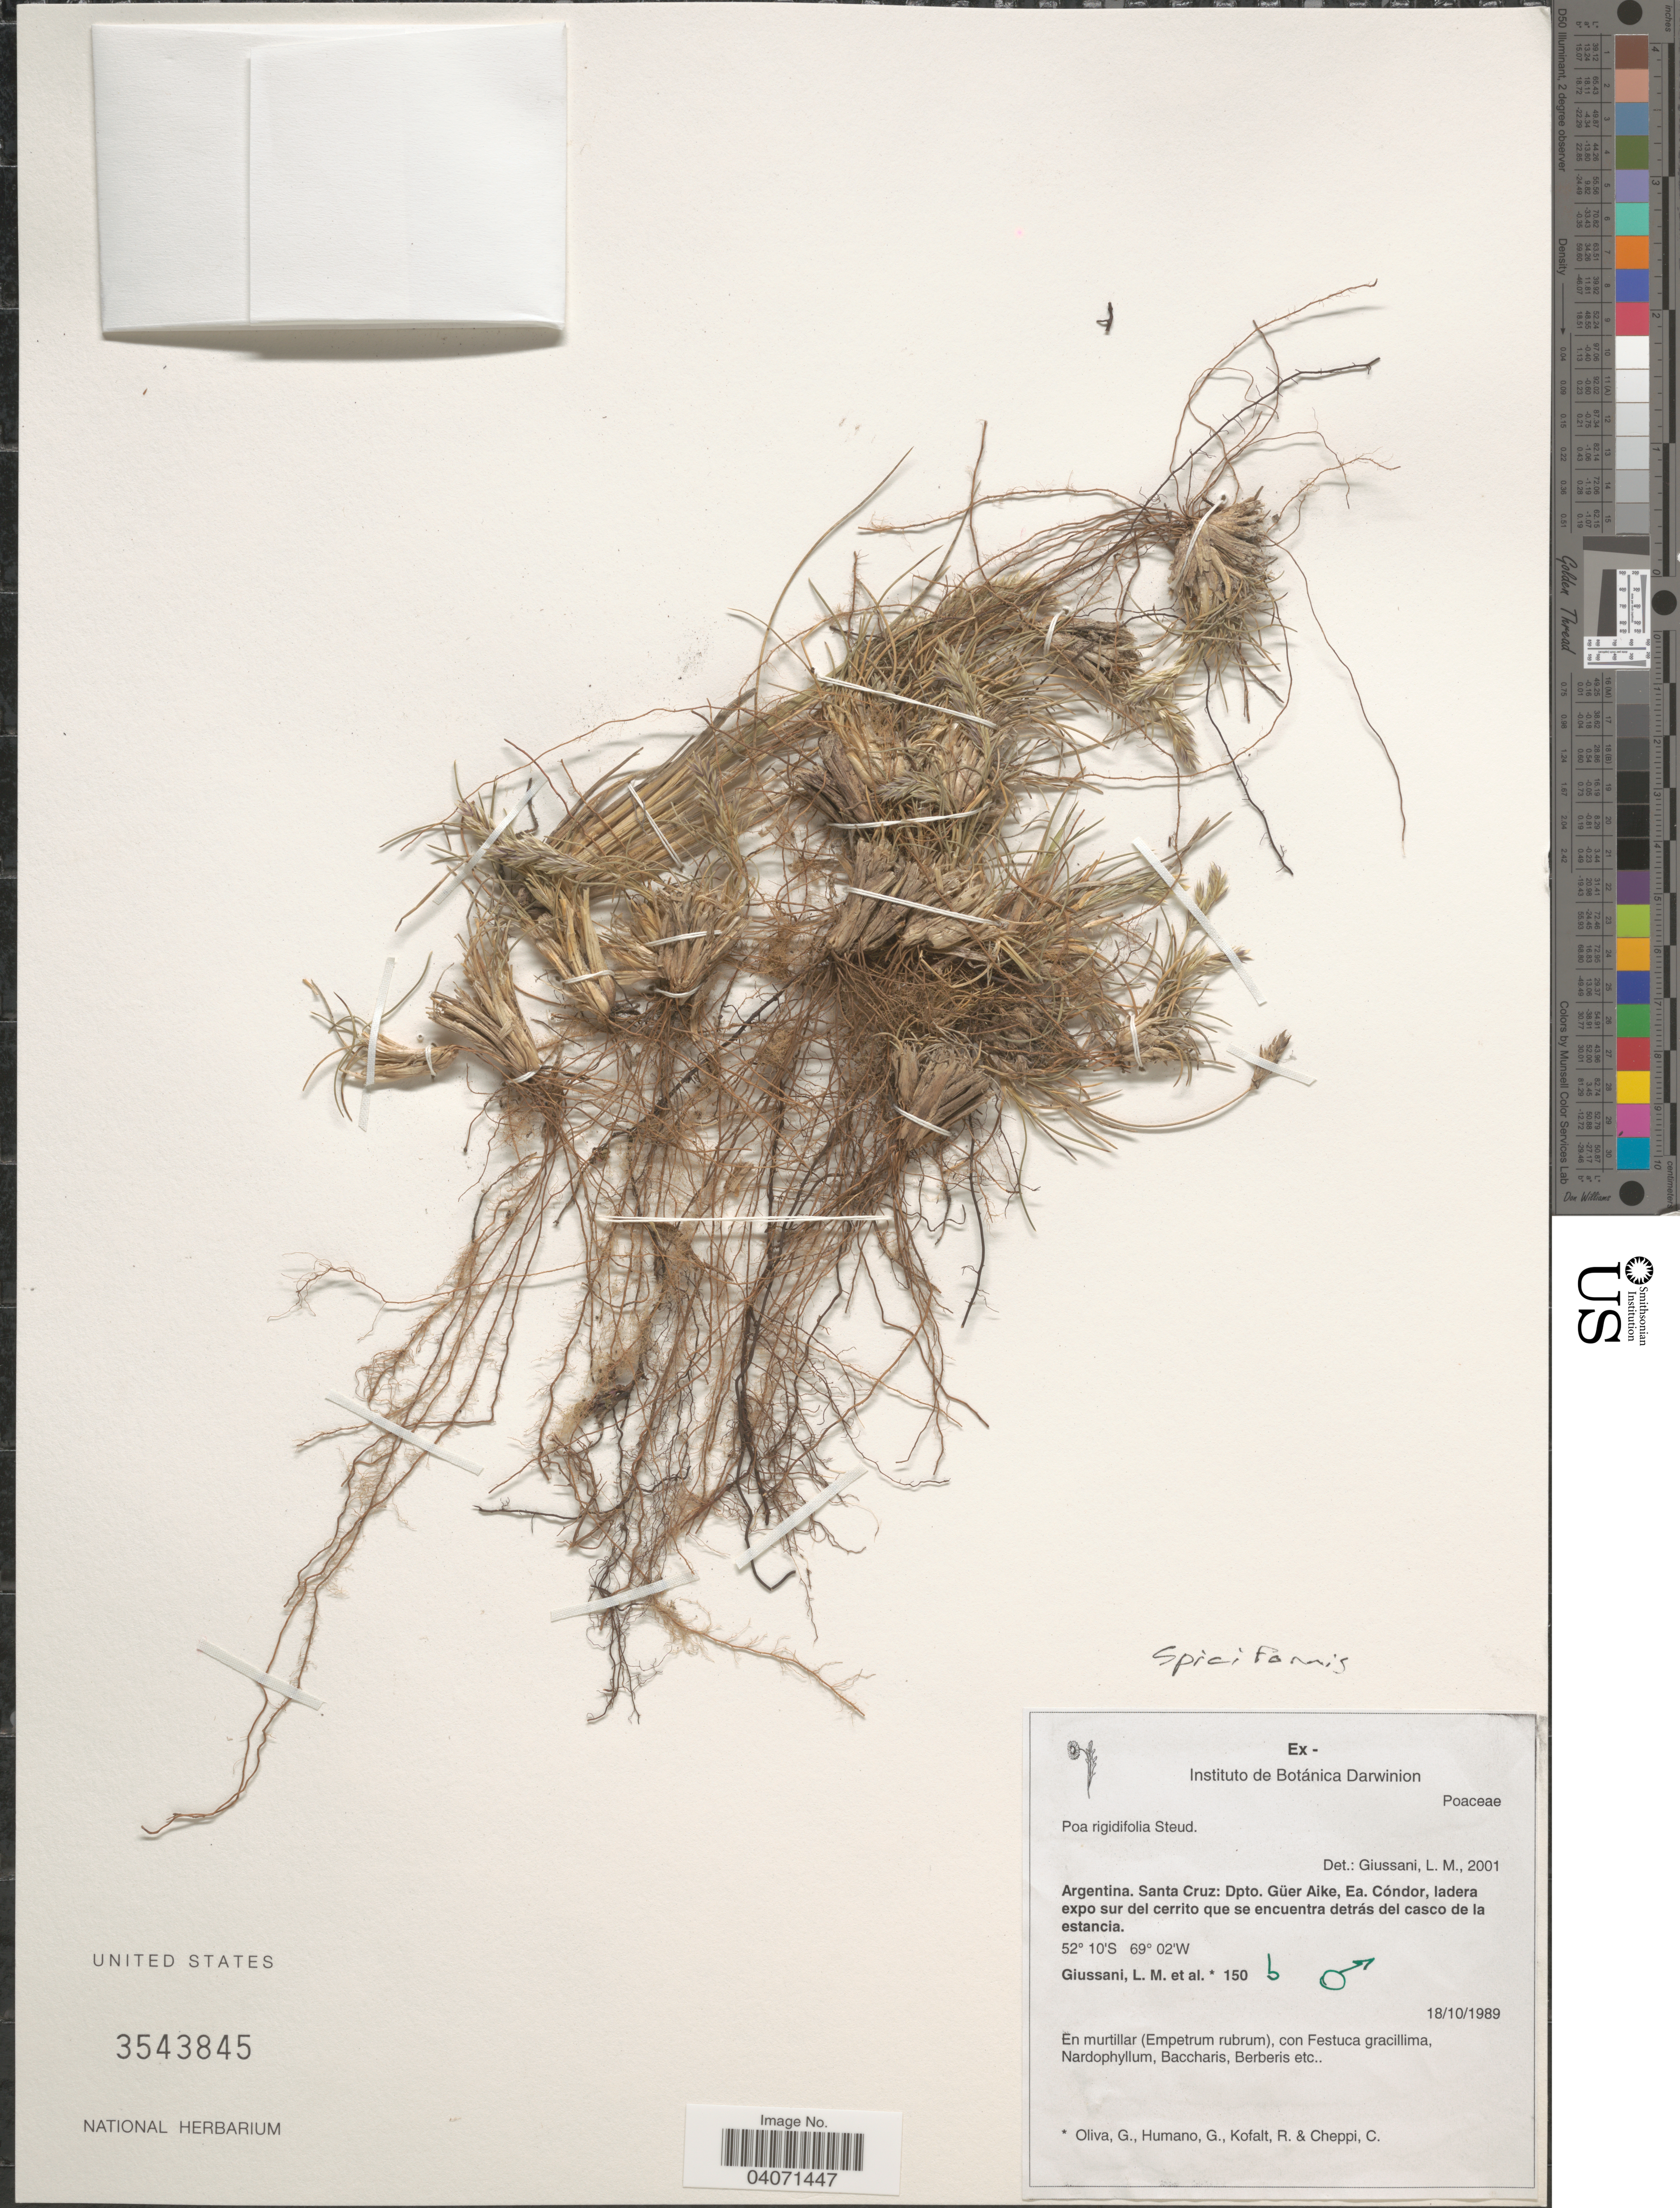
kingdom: Plantae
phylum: Tracheophyta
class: Liliopsida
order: Poales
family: Poaceae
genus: Poa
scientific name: Poa spiciformis var. spiciformis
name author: Steud.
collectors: L. Giussani, G. Oliva, G. Humano, R. Kofalt & C. Cheppi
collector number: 150b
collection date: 1989-10-18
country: Argentina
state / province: Santa Cruz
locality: Dpto. Güer Aike, Ea. Cóndor, ladera expo sur del cerrito que se encuentra detrás del casco de la estancia.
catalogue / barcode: US 3543845